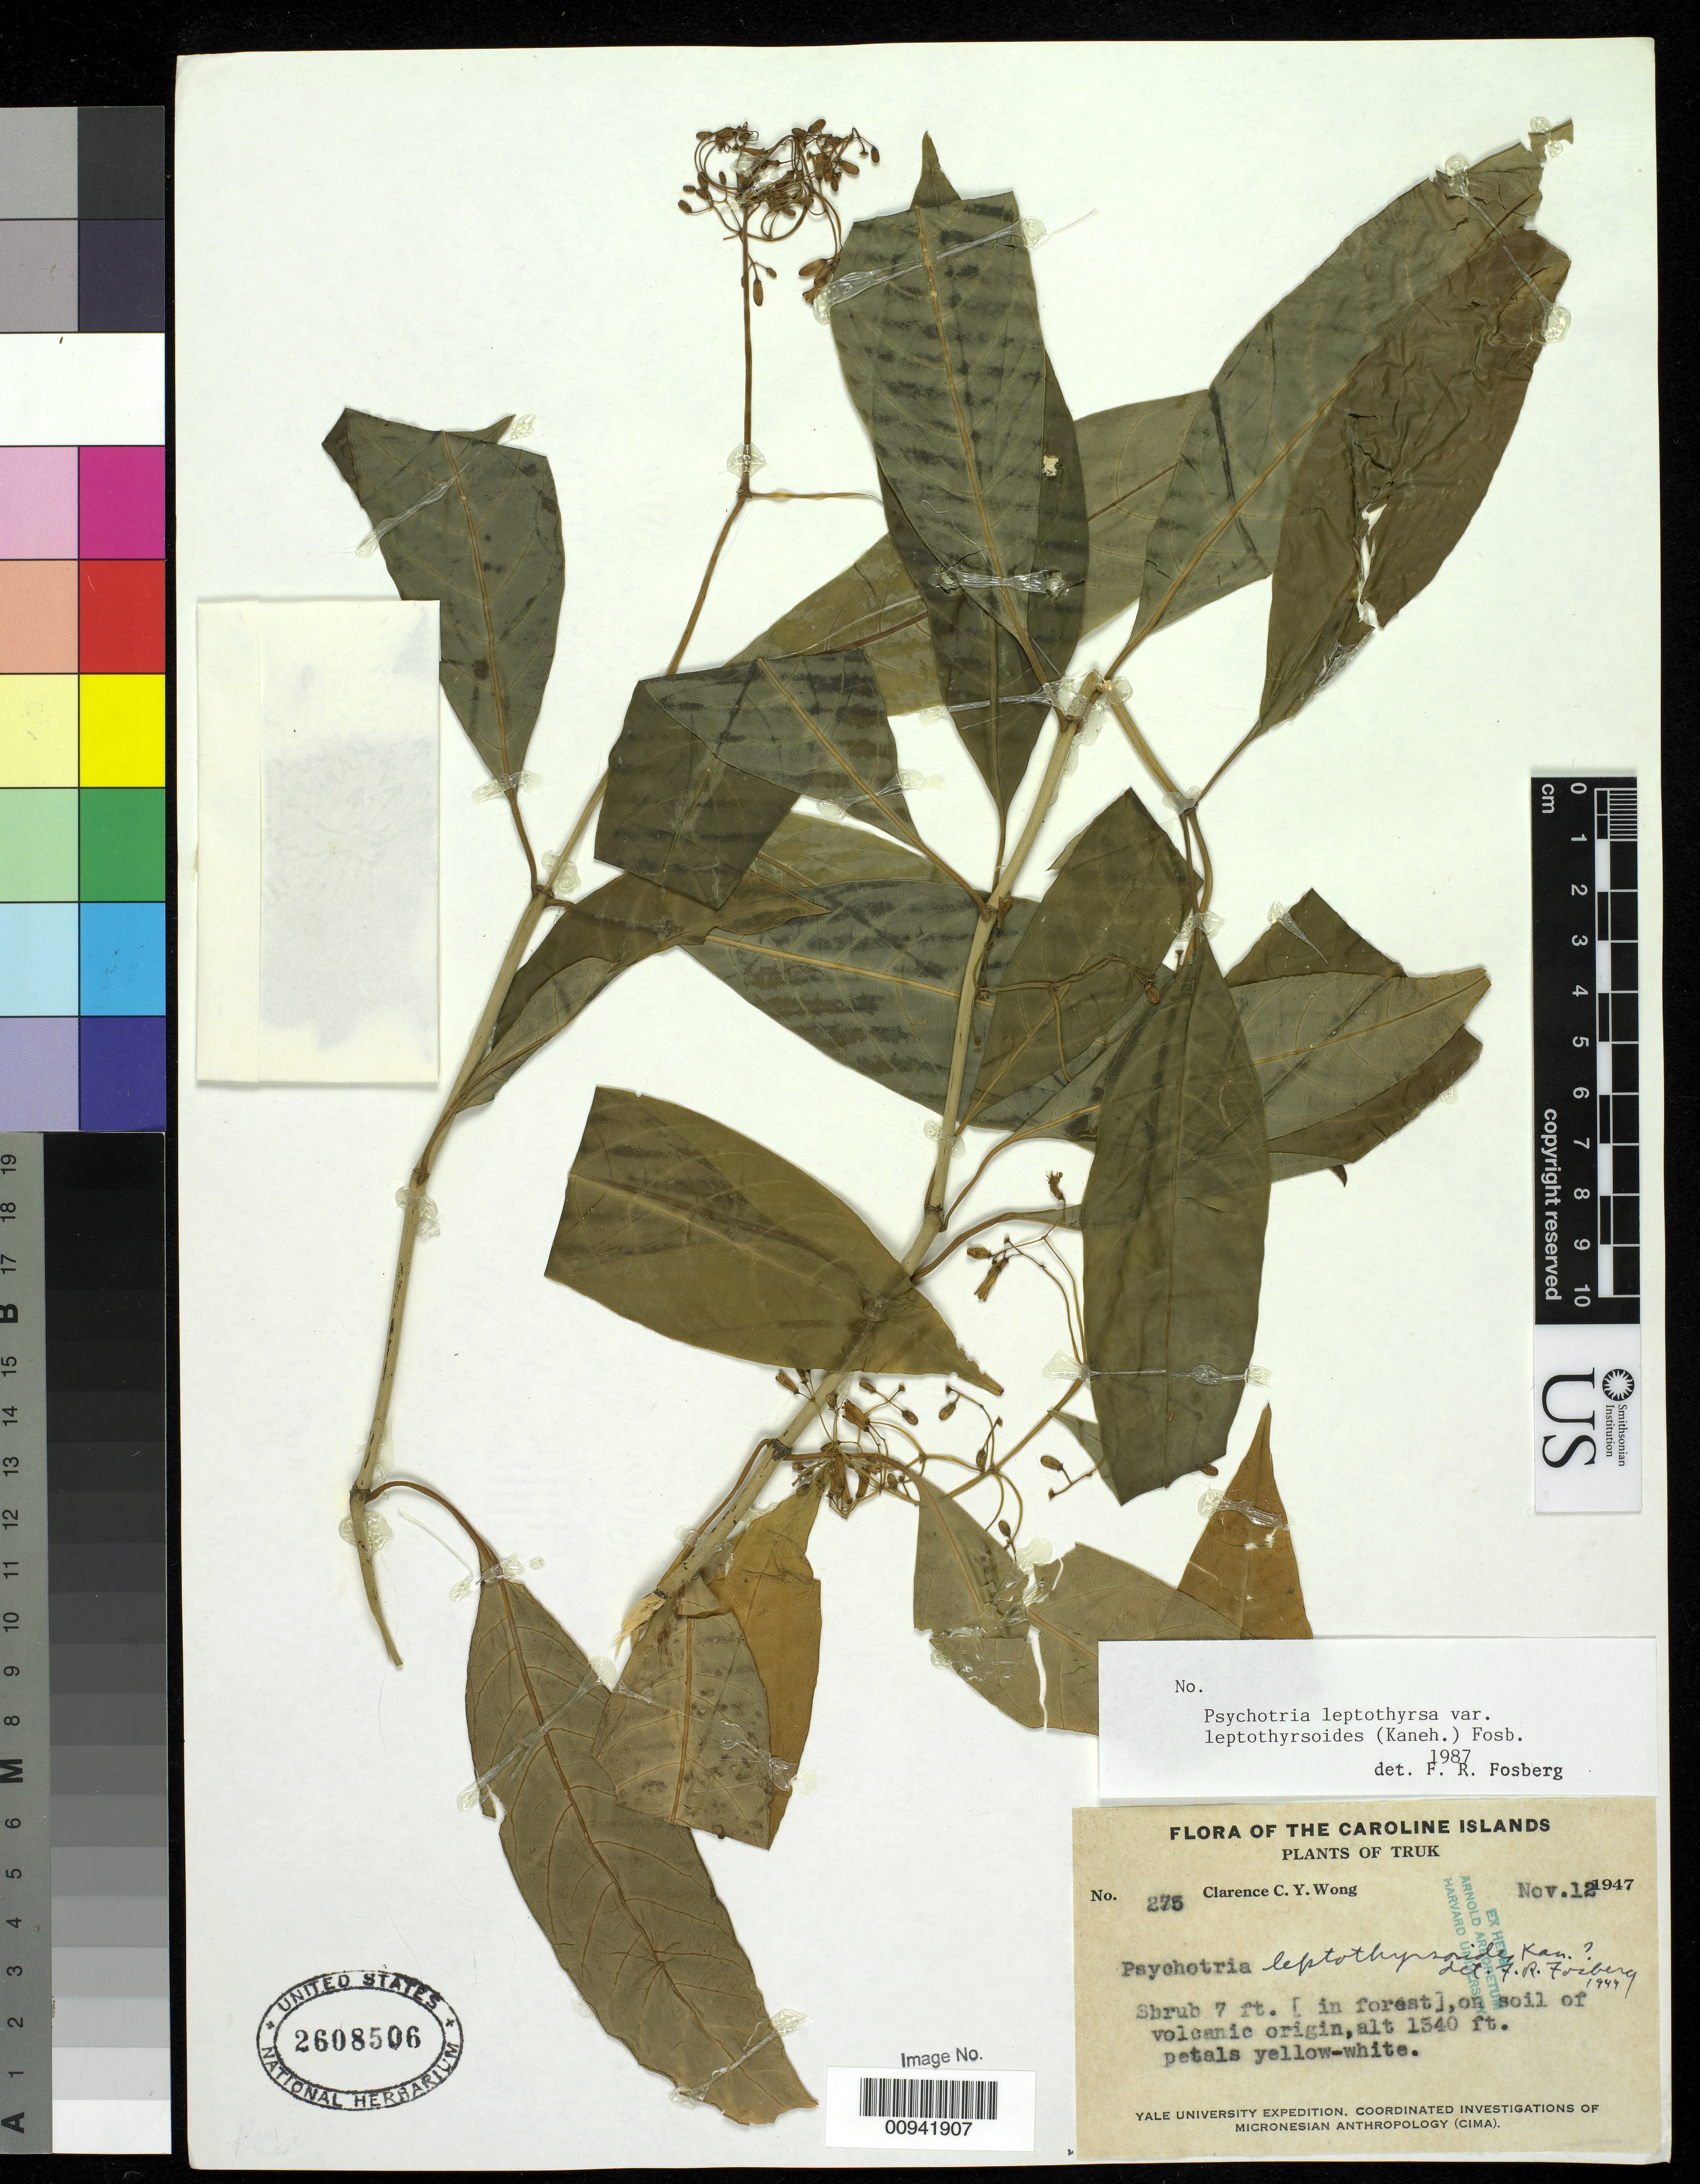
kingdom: Plantae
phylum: Tracheophyta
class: Magnoliopsida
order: Gentianales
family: Rubiaceae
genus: Psychotria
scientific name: Psychotria leptothyrsa var. leptothyrsoides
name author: (Kaneh.) Barrabé et al.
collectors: C. Wong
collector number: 275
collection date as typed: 12 Nov 1947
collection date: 1947-11-12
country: Micronesia, Federated States of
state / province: Truk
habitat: in forest on soil of volcanic origin.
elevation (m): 408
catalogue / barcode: US 2608506